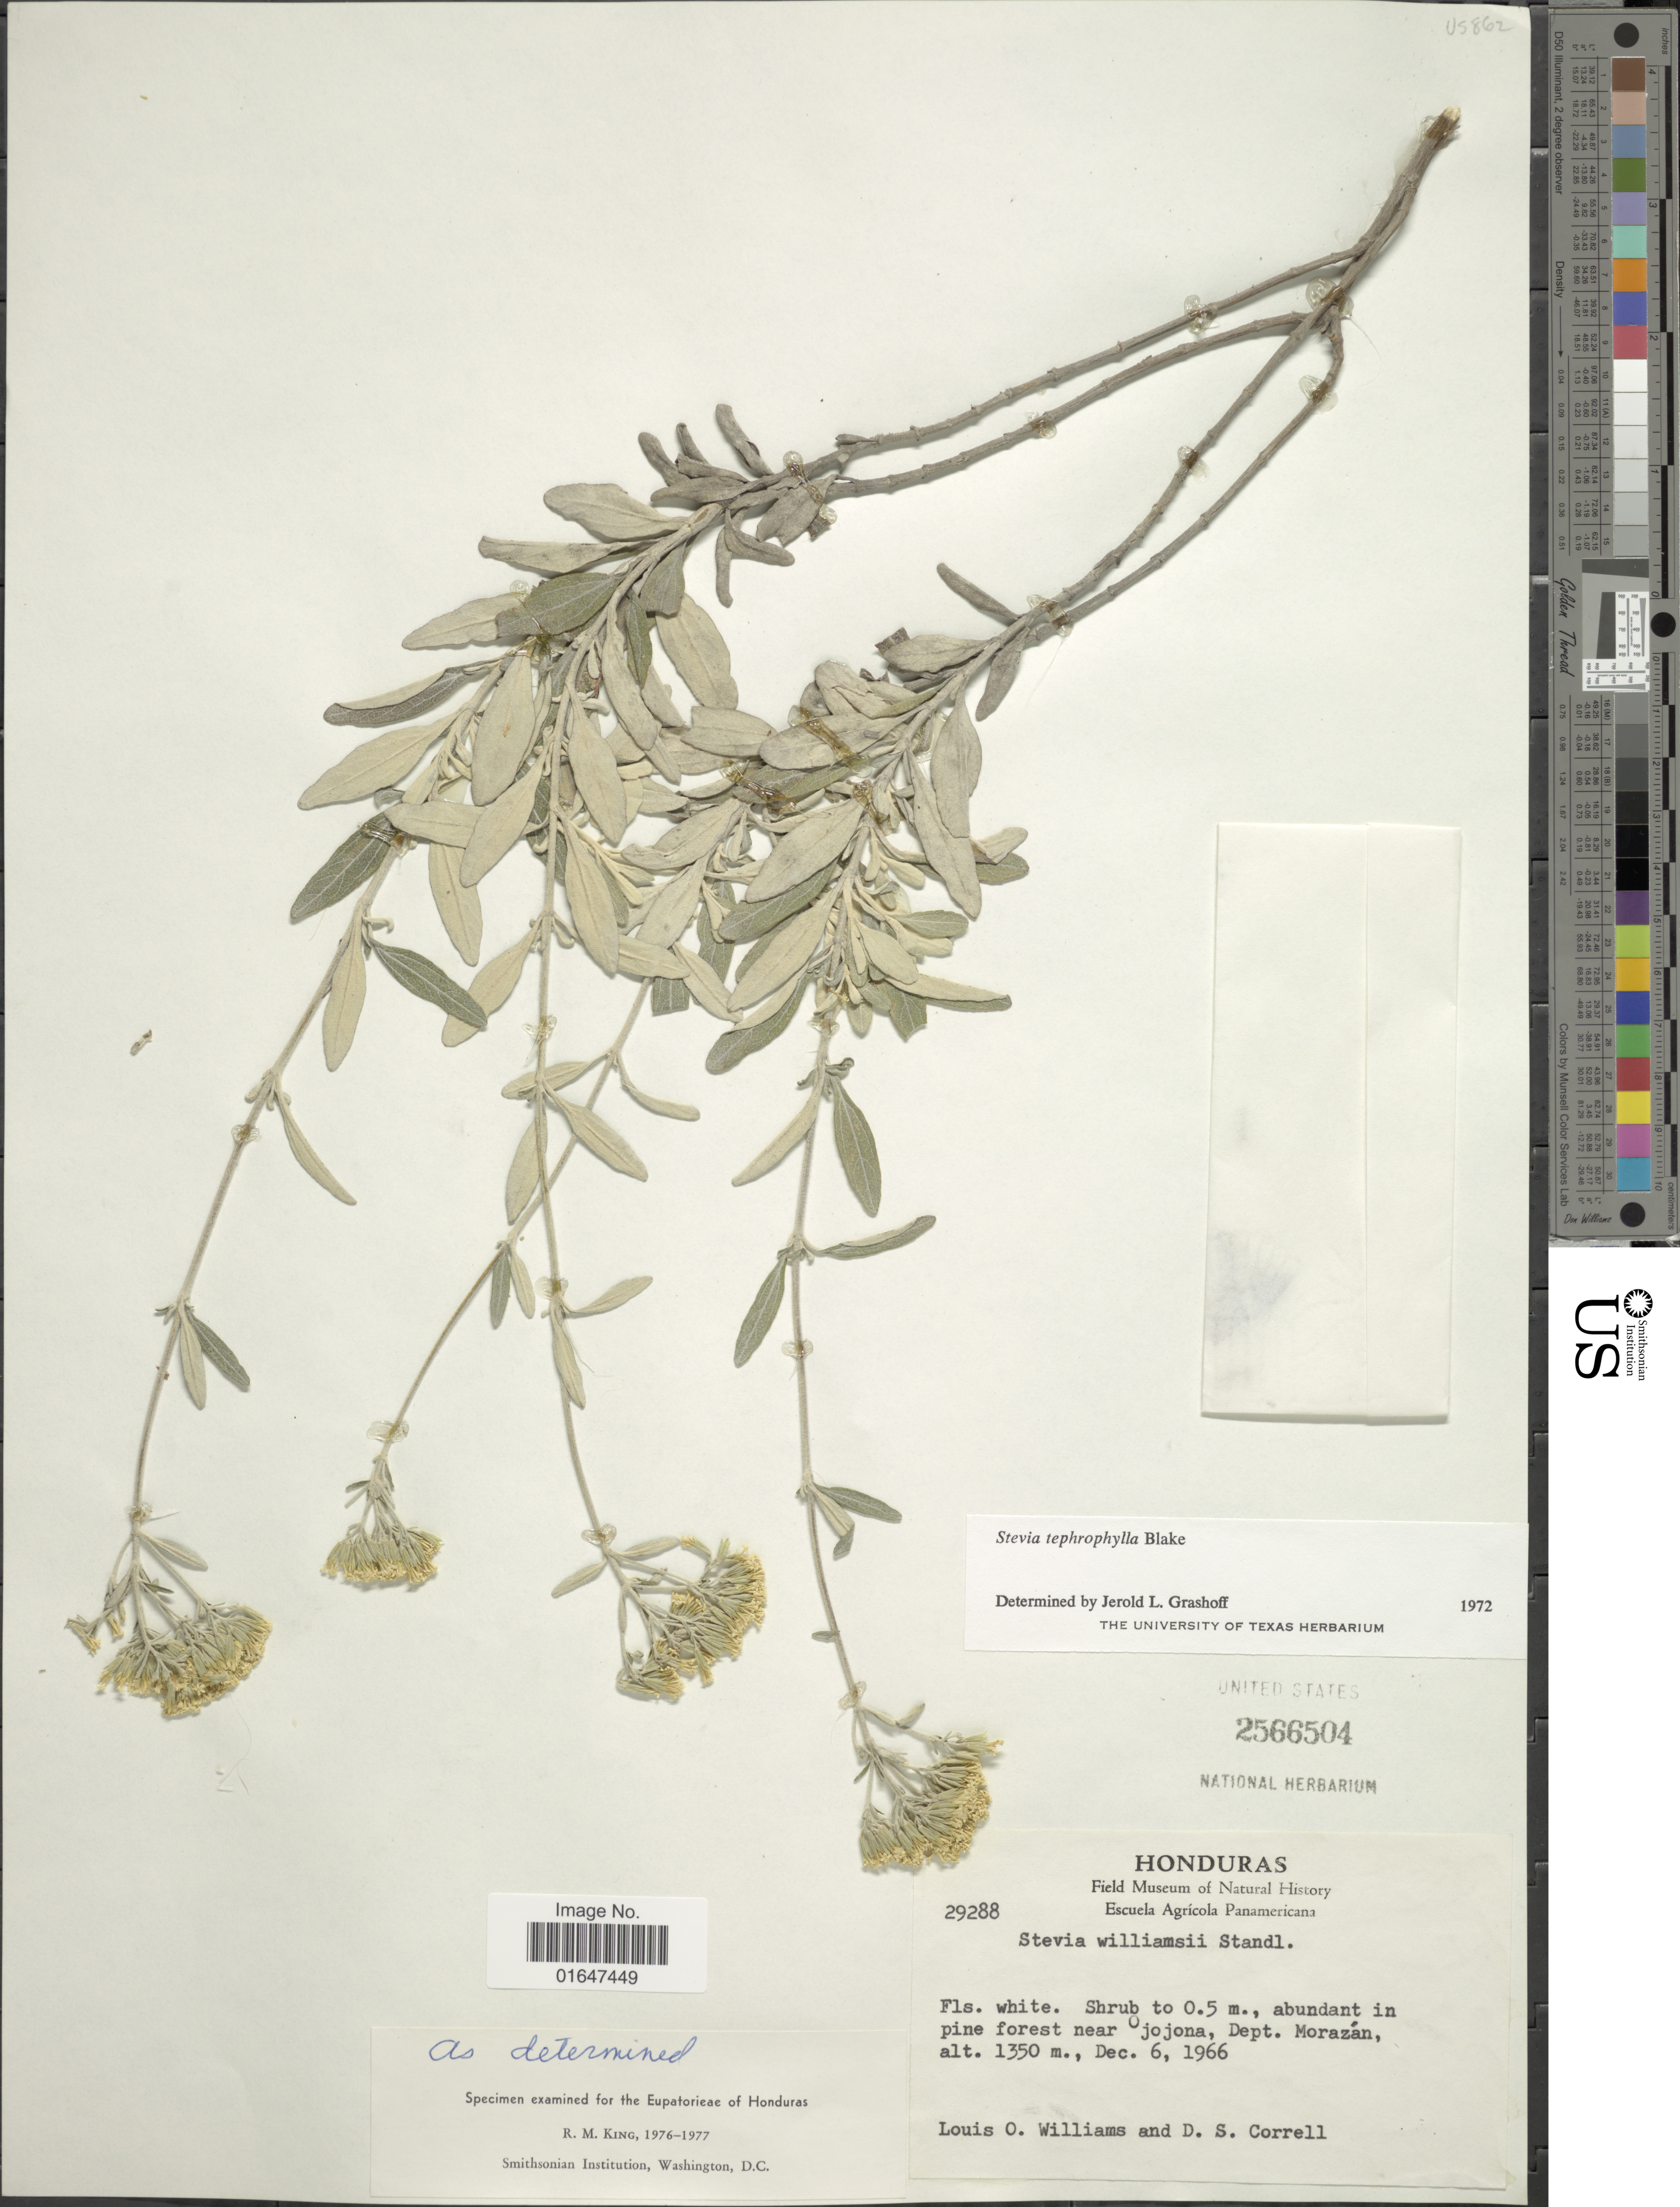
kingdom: Plantae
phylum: Tracheophyta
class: Magnoliopsida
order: Asterales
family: Asteraceae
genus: Stevia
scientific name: Stevia tephrophylla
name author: S.F. Blake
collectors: L. O. Williams & D. S. Correll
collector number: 29288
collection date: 1966-12-06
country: Honduras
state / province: Fco. Morazán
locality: Near Ojojona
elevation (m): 1350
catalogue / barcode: US 2566504